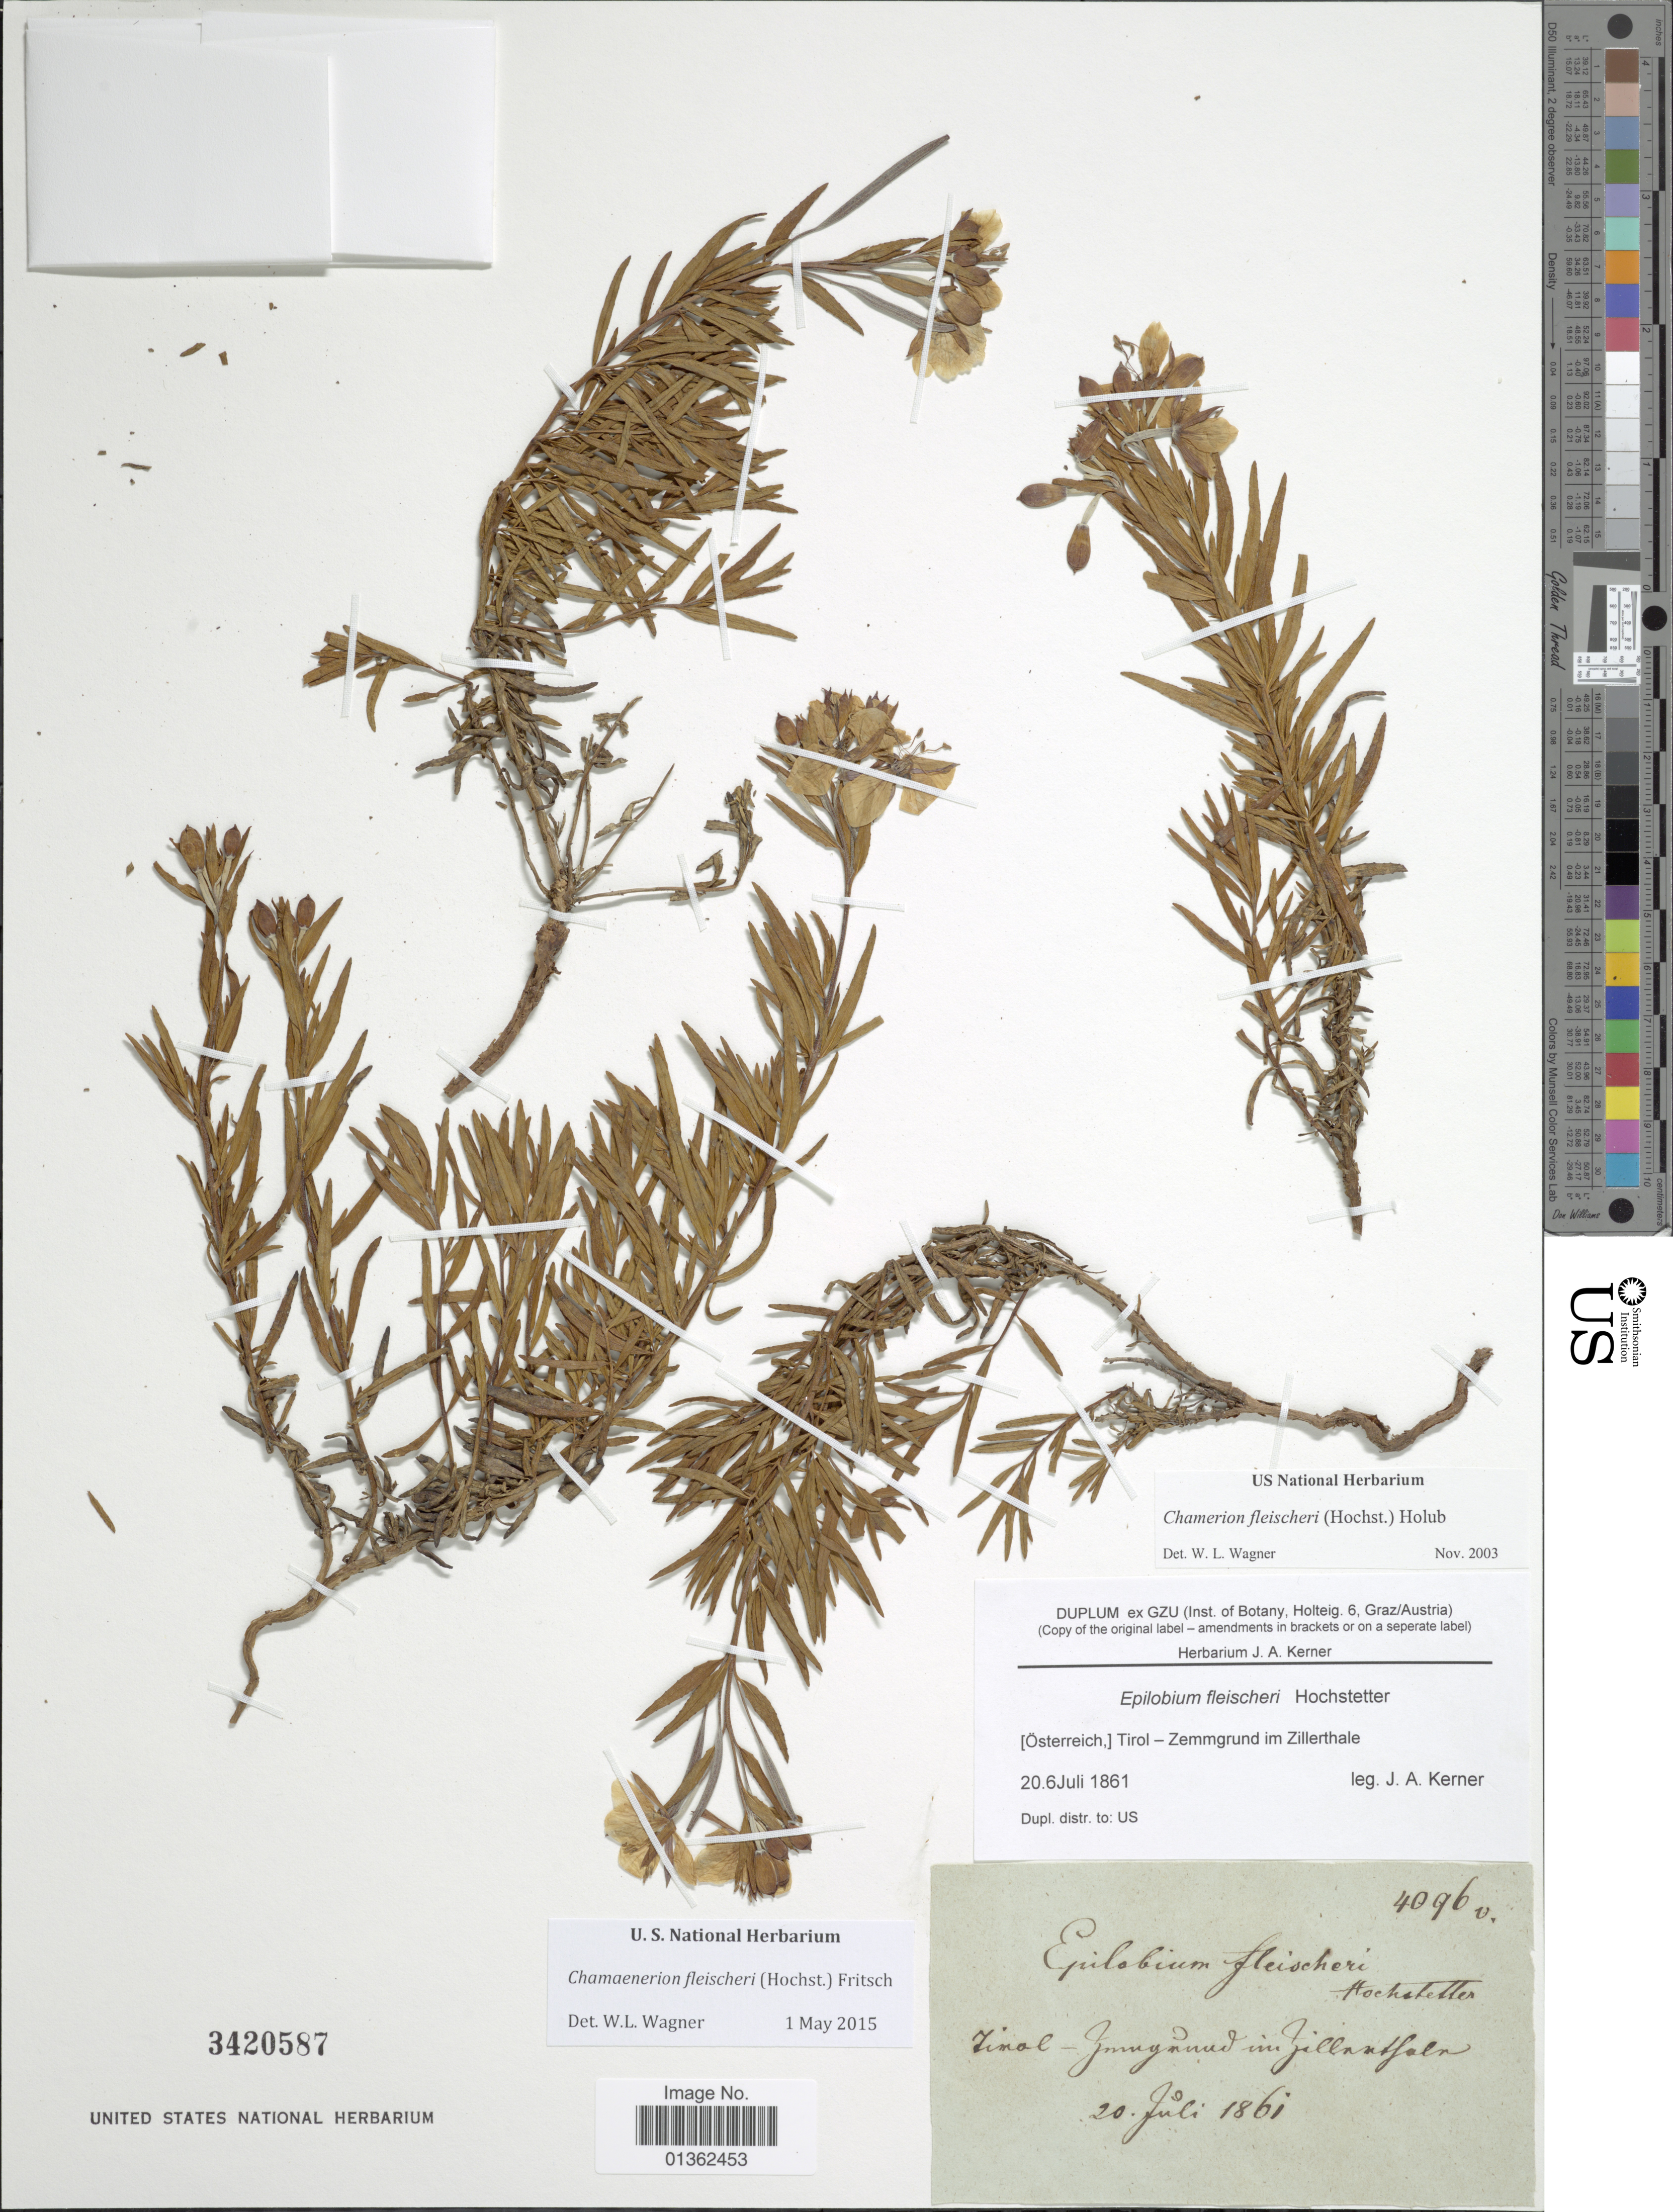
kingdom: Plantae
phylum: Tracheophyta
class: Magnoliopsida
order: Myrtales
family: Onagraceae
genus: Chamaenerion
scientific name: Chamaenerion fleischeri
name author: (Hochst.) Fritsch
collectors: J. Kerner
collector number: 4096v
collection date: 1861-07-20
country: Austria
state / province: Tirol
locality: Zemmgrund im Zillerthale.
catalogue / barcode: US 3420587